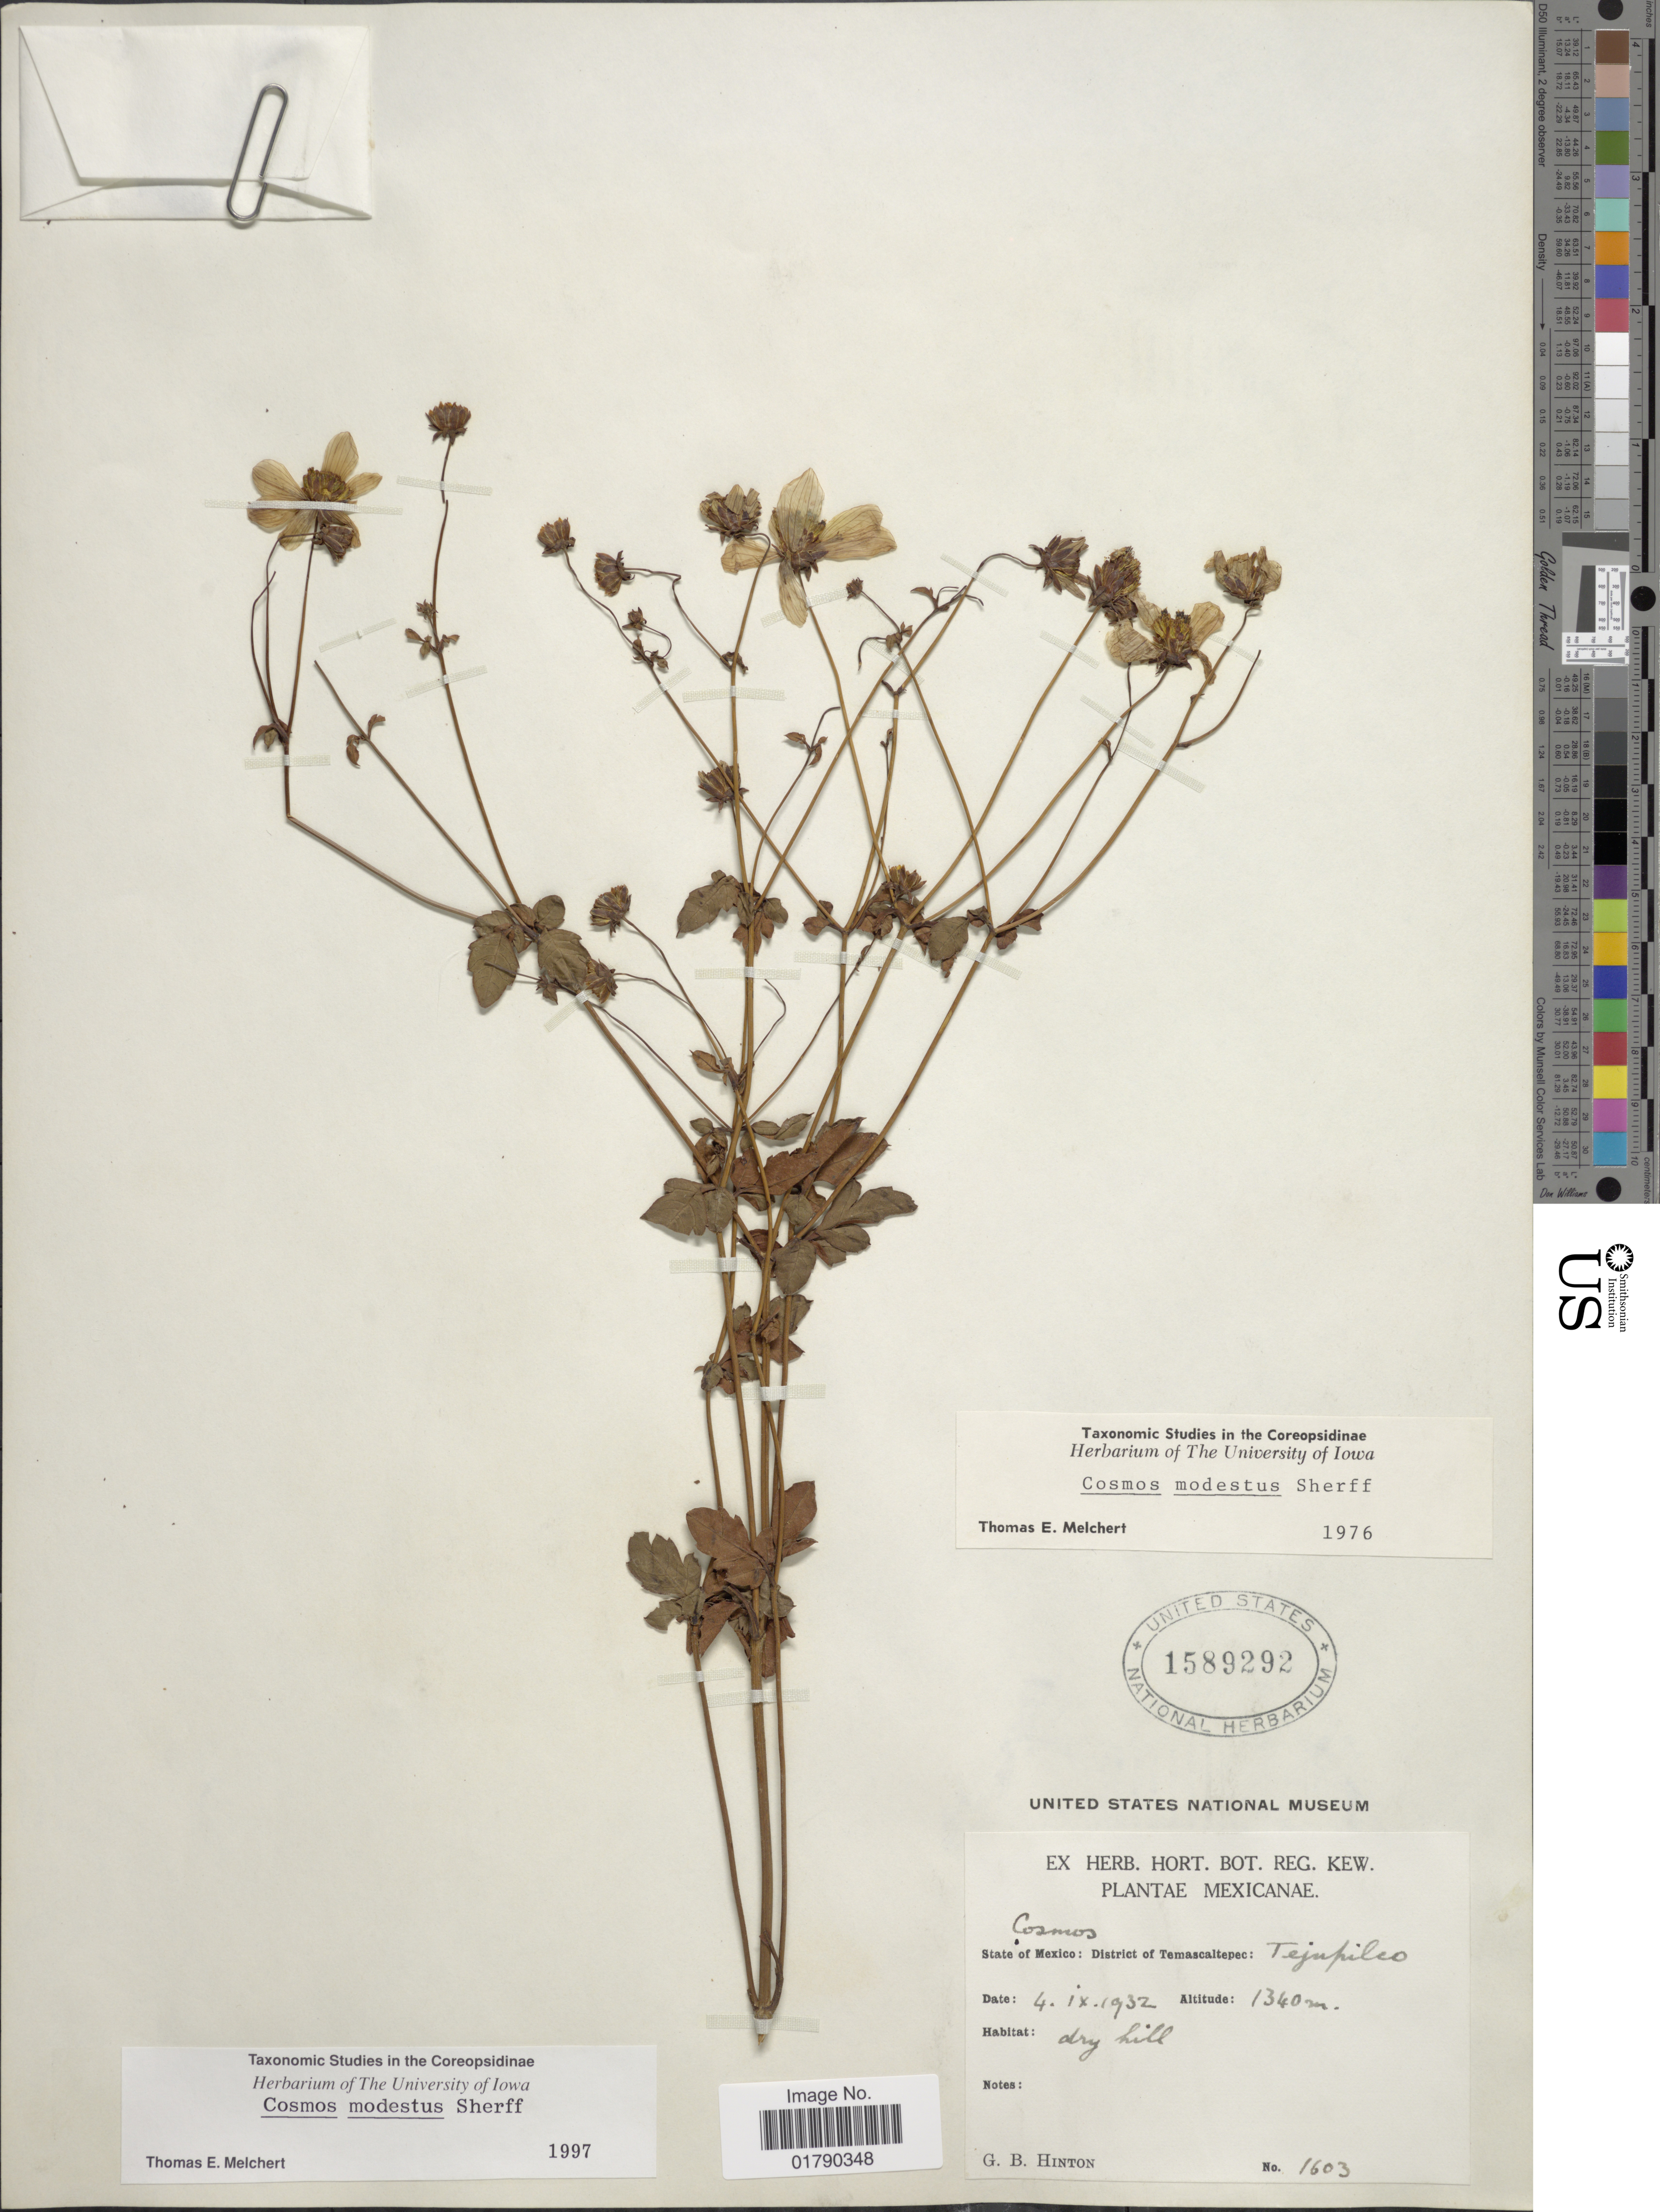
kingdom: Plantae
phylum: Tracheophyta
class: Magnoliopsida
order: Asterales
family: Asteraceae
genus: Cosmos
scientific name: Cosmos modestus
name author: Sherff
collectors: G. B. Hinton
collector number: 1603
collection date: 1932-09-04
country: Mexico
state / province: México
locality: District of Temascaltepec, Tejupilco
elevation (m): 1340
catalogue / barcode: US 1589292